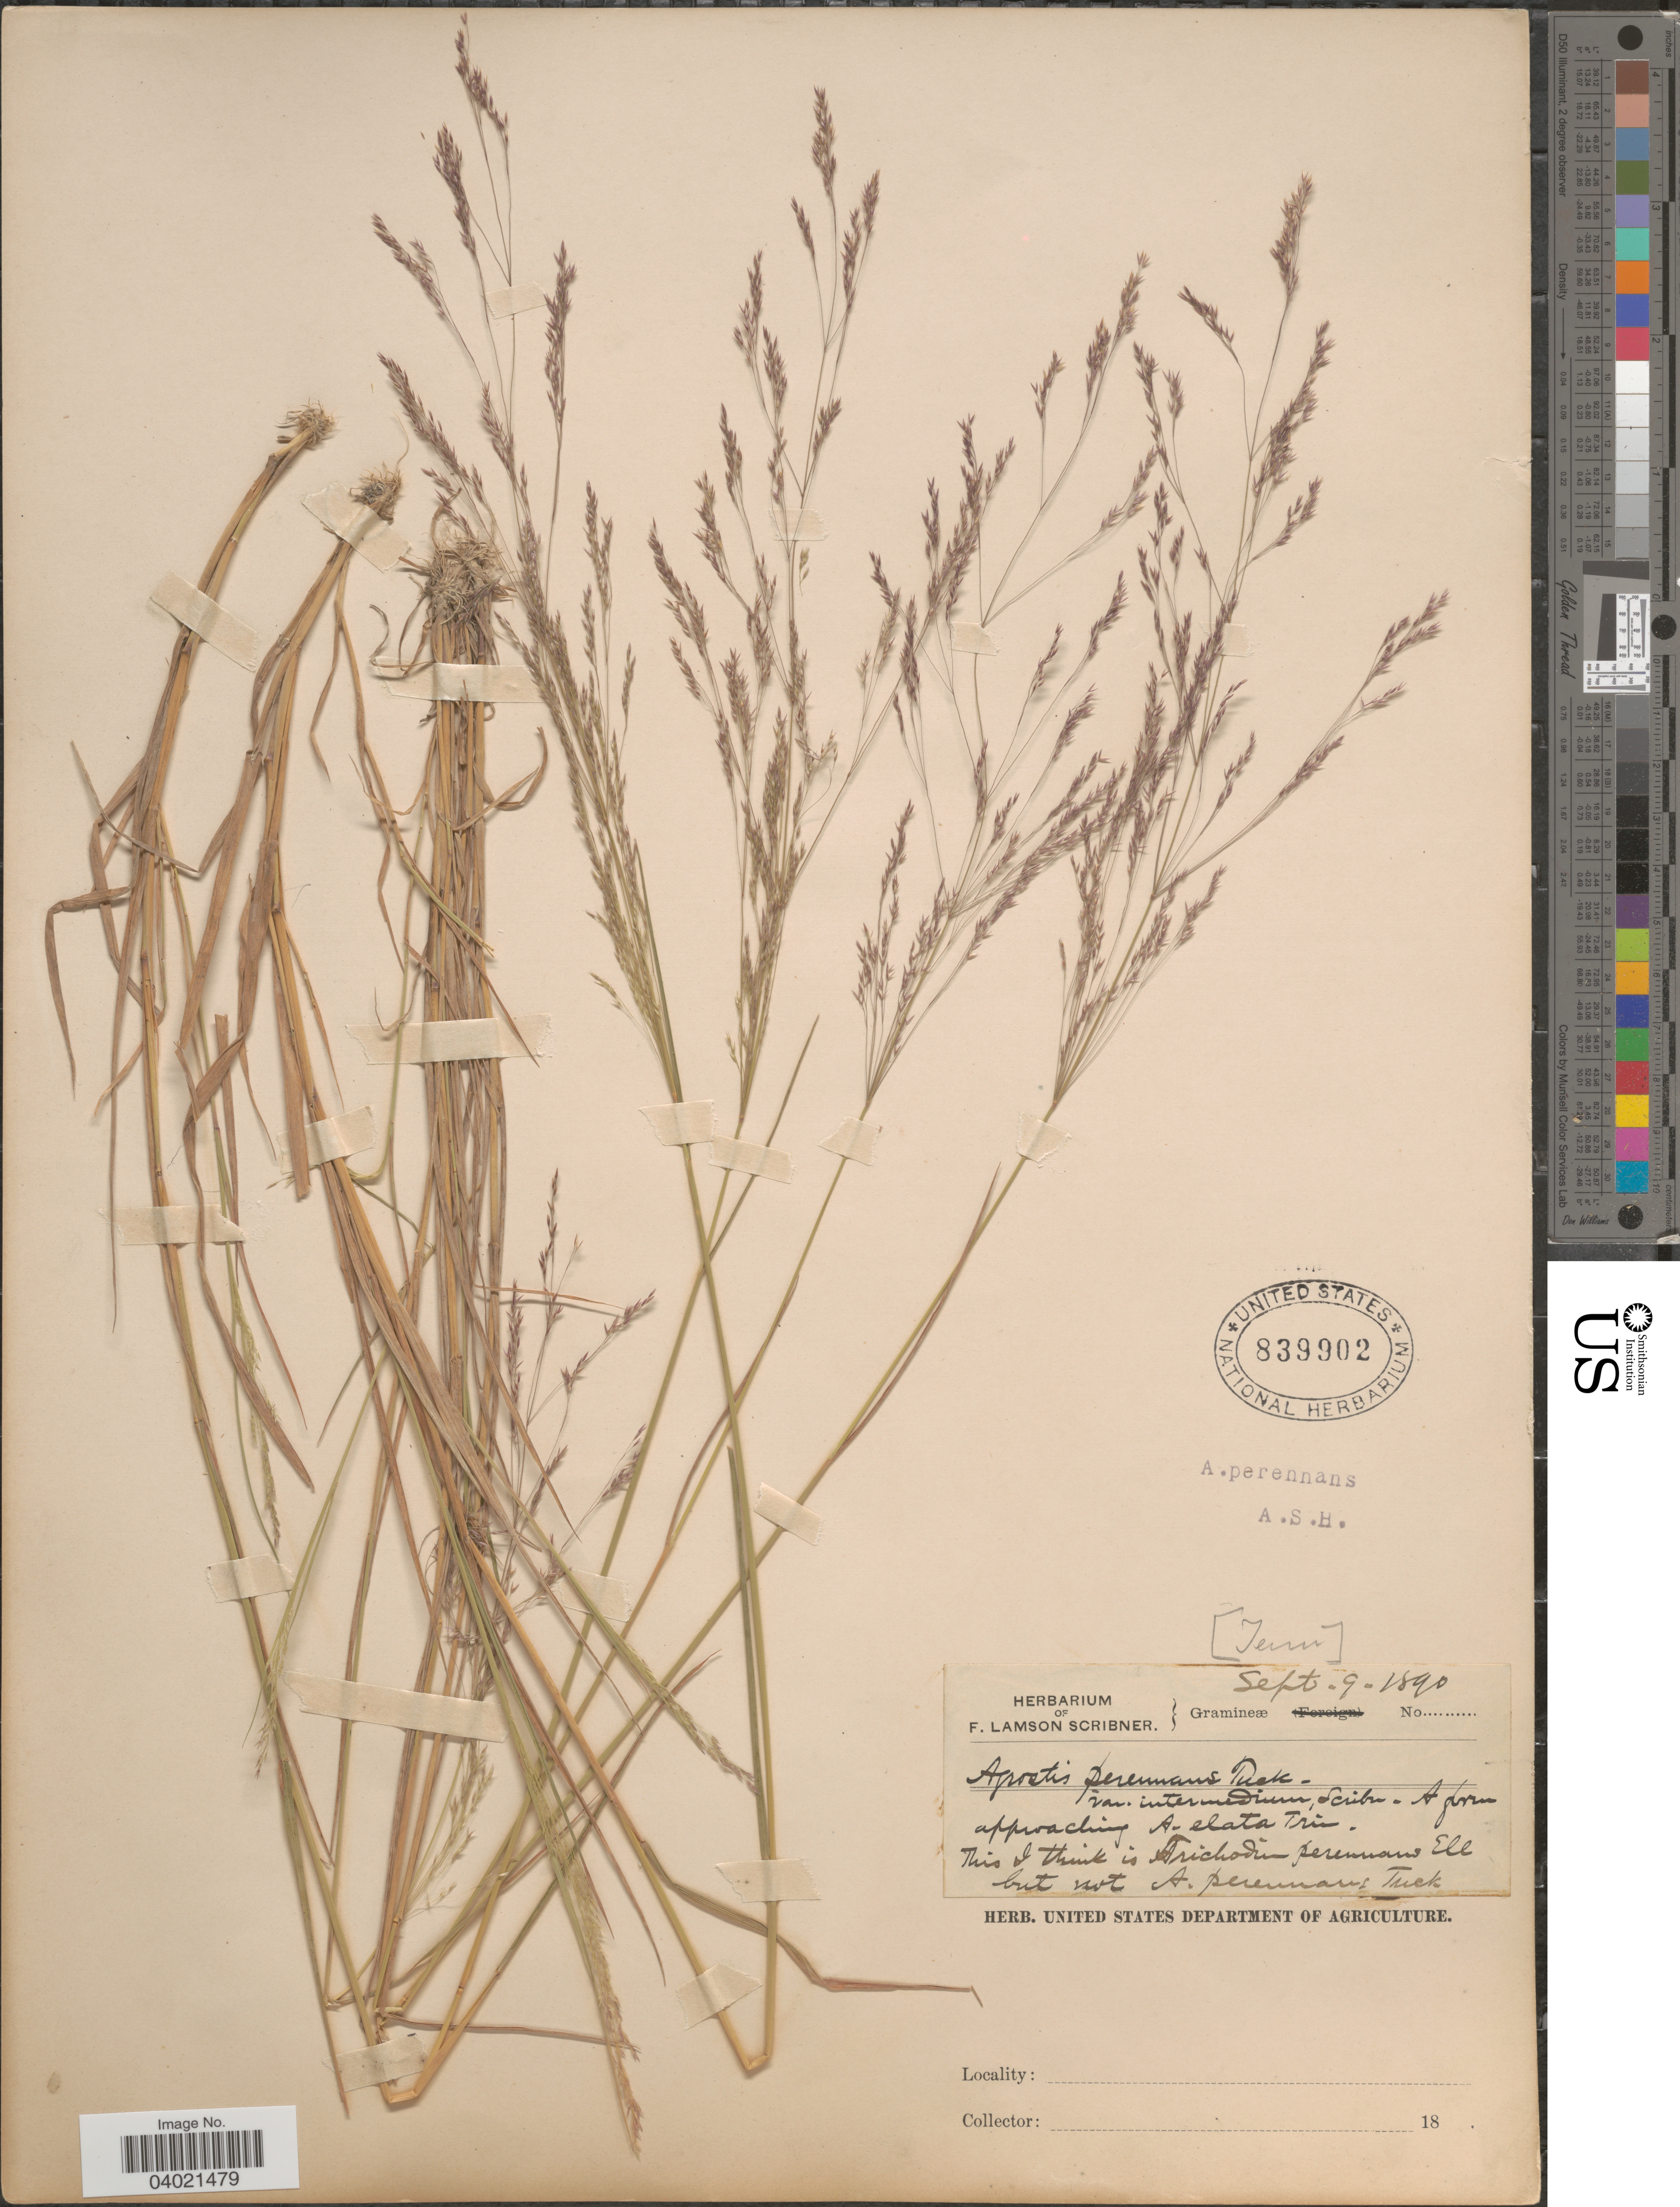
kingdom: Plantae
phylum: Tracheophyta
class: Liliopsida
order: Poales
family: Poaceae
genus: Agrostis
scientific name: Agrostis perennans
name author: (Walter) Tuck.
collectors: ex herb. F. Lamson Scribner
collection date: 1890-09-09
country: United States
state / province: Tennessee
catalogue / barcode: US 839902